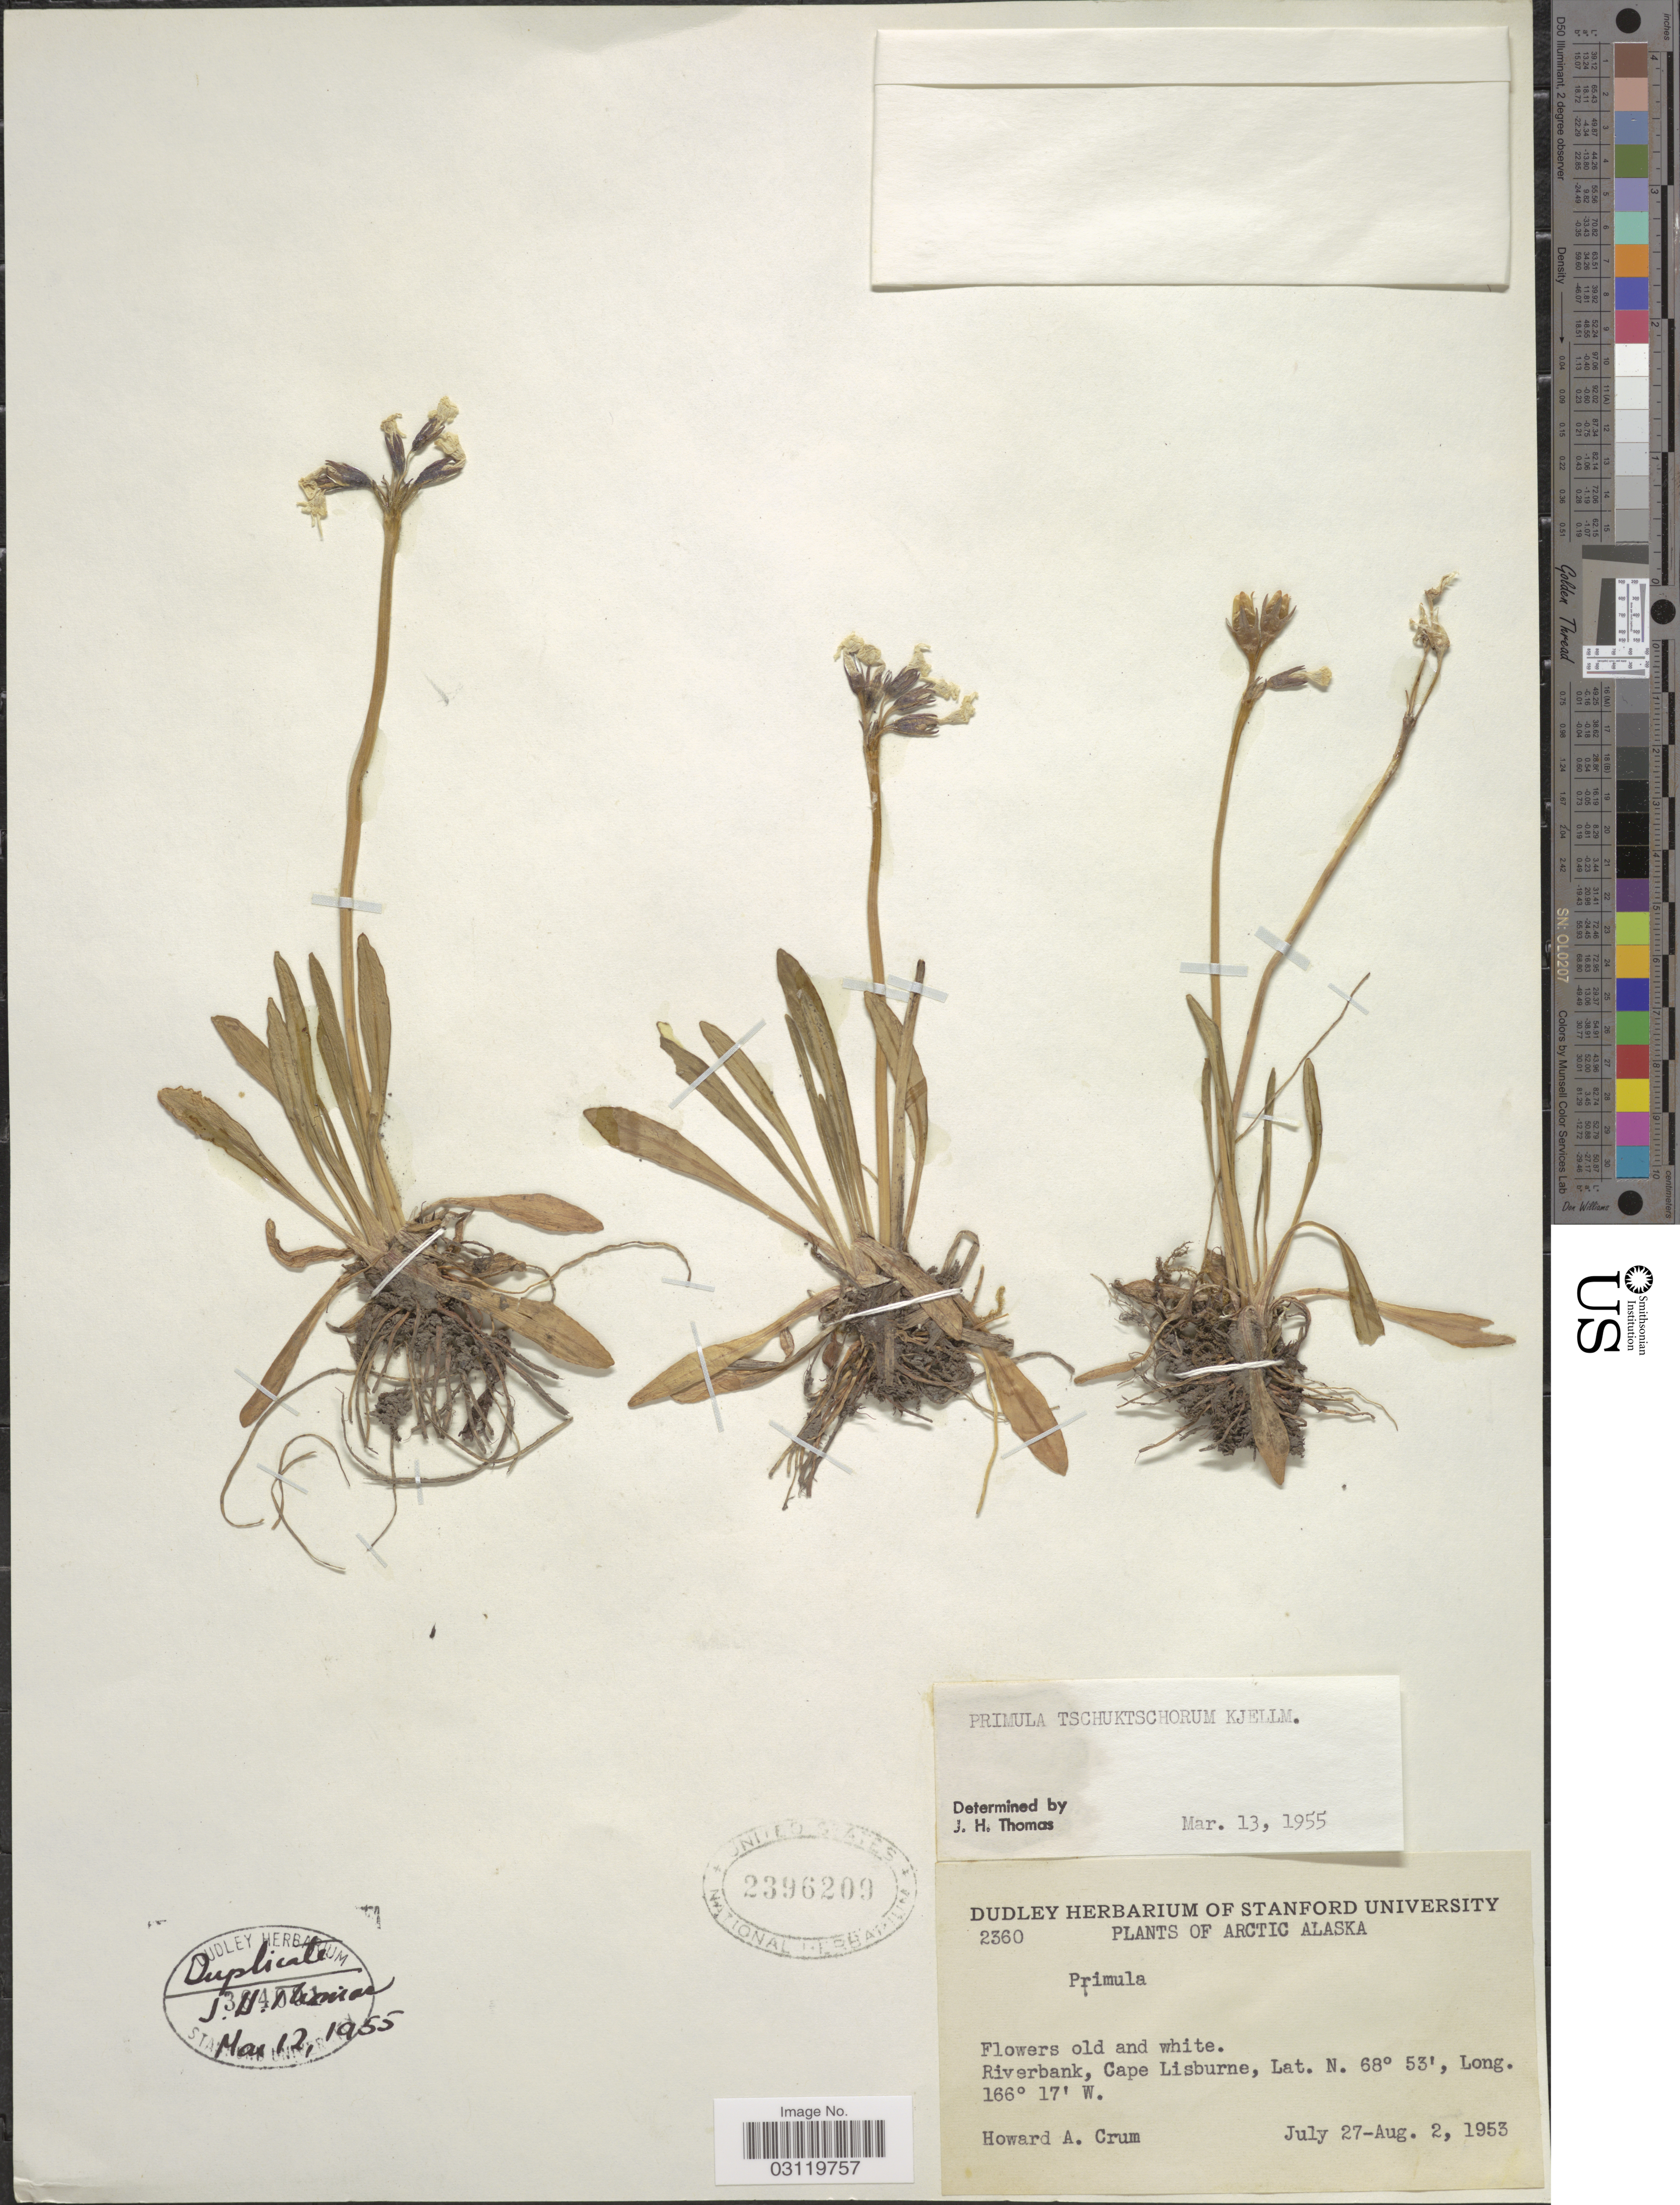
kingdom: Plantae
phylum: Tracheophyta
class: Magnoliopsida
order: Ericales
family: Primulaceae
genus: Primula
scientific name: Primula tschuktschorum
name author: Kjellm.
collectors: H. A. Crum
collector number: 2360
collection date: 1953-07-27/1953-08-02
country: United States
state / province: Alaska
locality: Arctic Alaska, Riverbank, Cape Lisburne.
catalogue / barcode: US 2396209